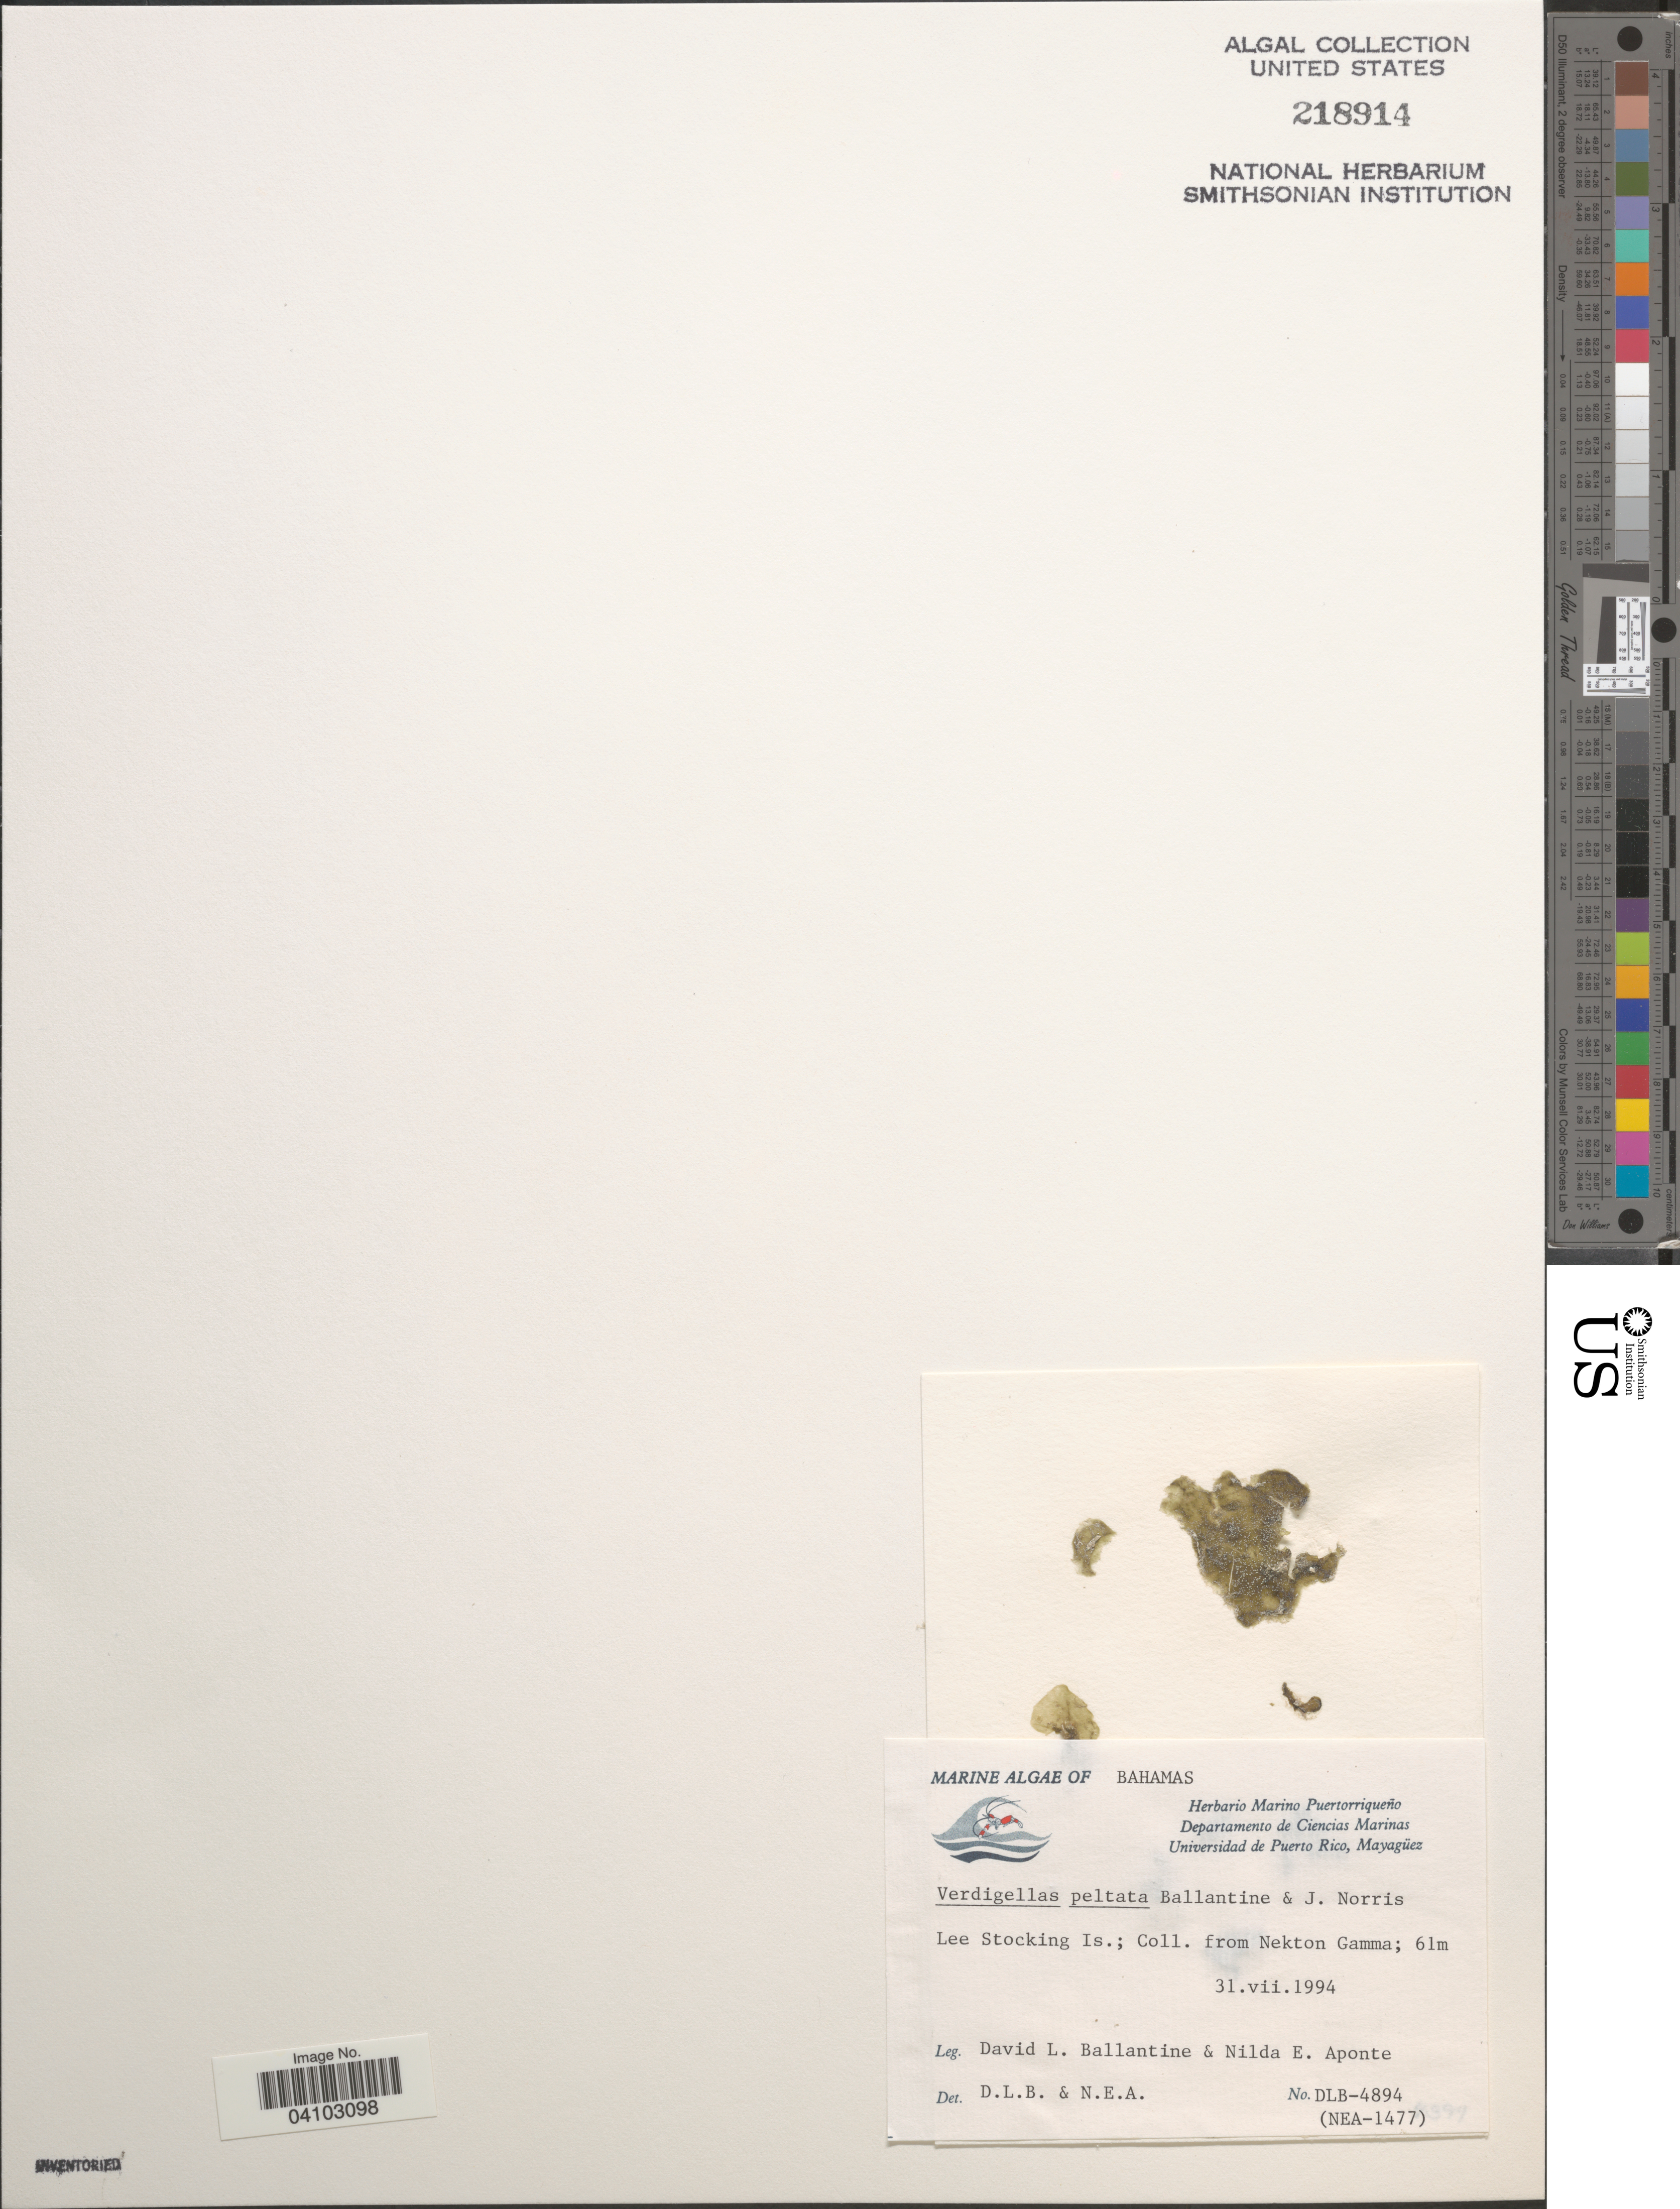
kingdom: Plantae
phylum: Chlorophyta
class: Prasinophyceae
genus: Verdigellas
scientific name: Verdigellas peltata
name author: D.L. Ballant. & J.N. Norris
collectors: D.L. Ballantine & N. E. Aponte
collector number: DLB-4894/(NEA-1477)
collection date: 1994-08-31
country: Bahamas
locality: Lee Stocking Is.; from Nekton Gamma.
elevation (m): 61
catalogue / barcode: US 218914